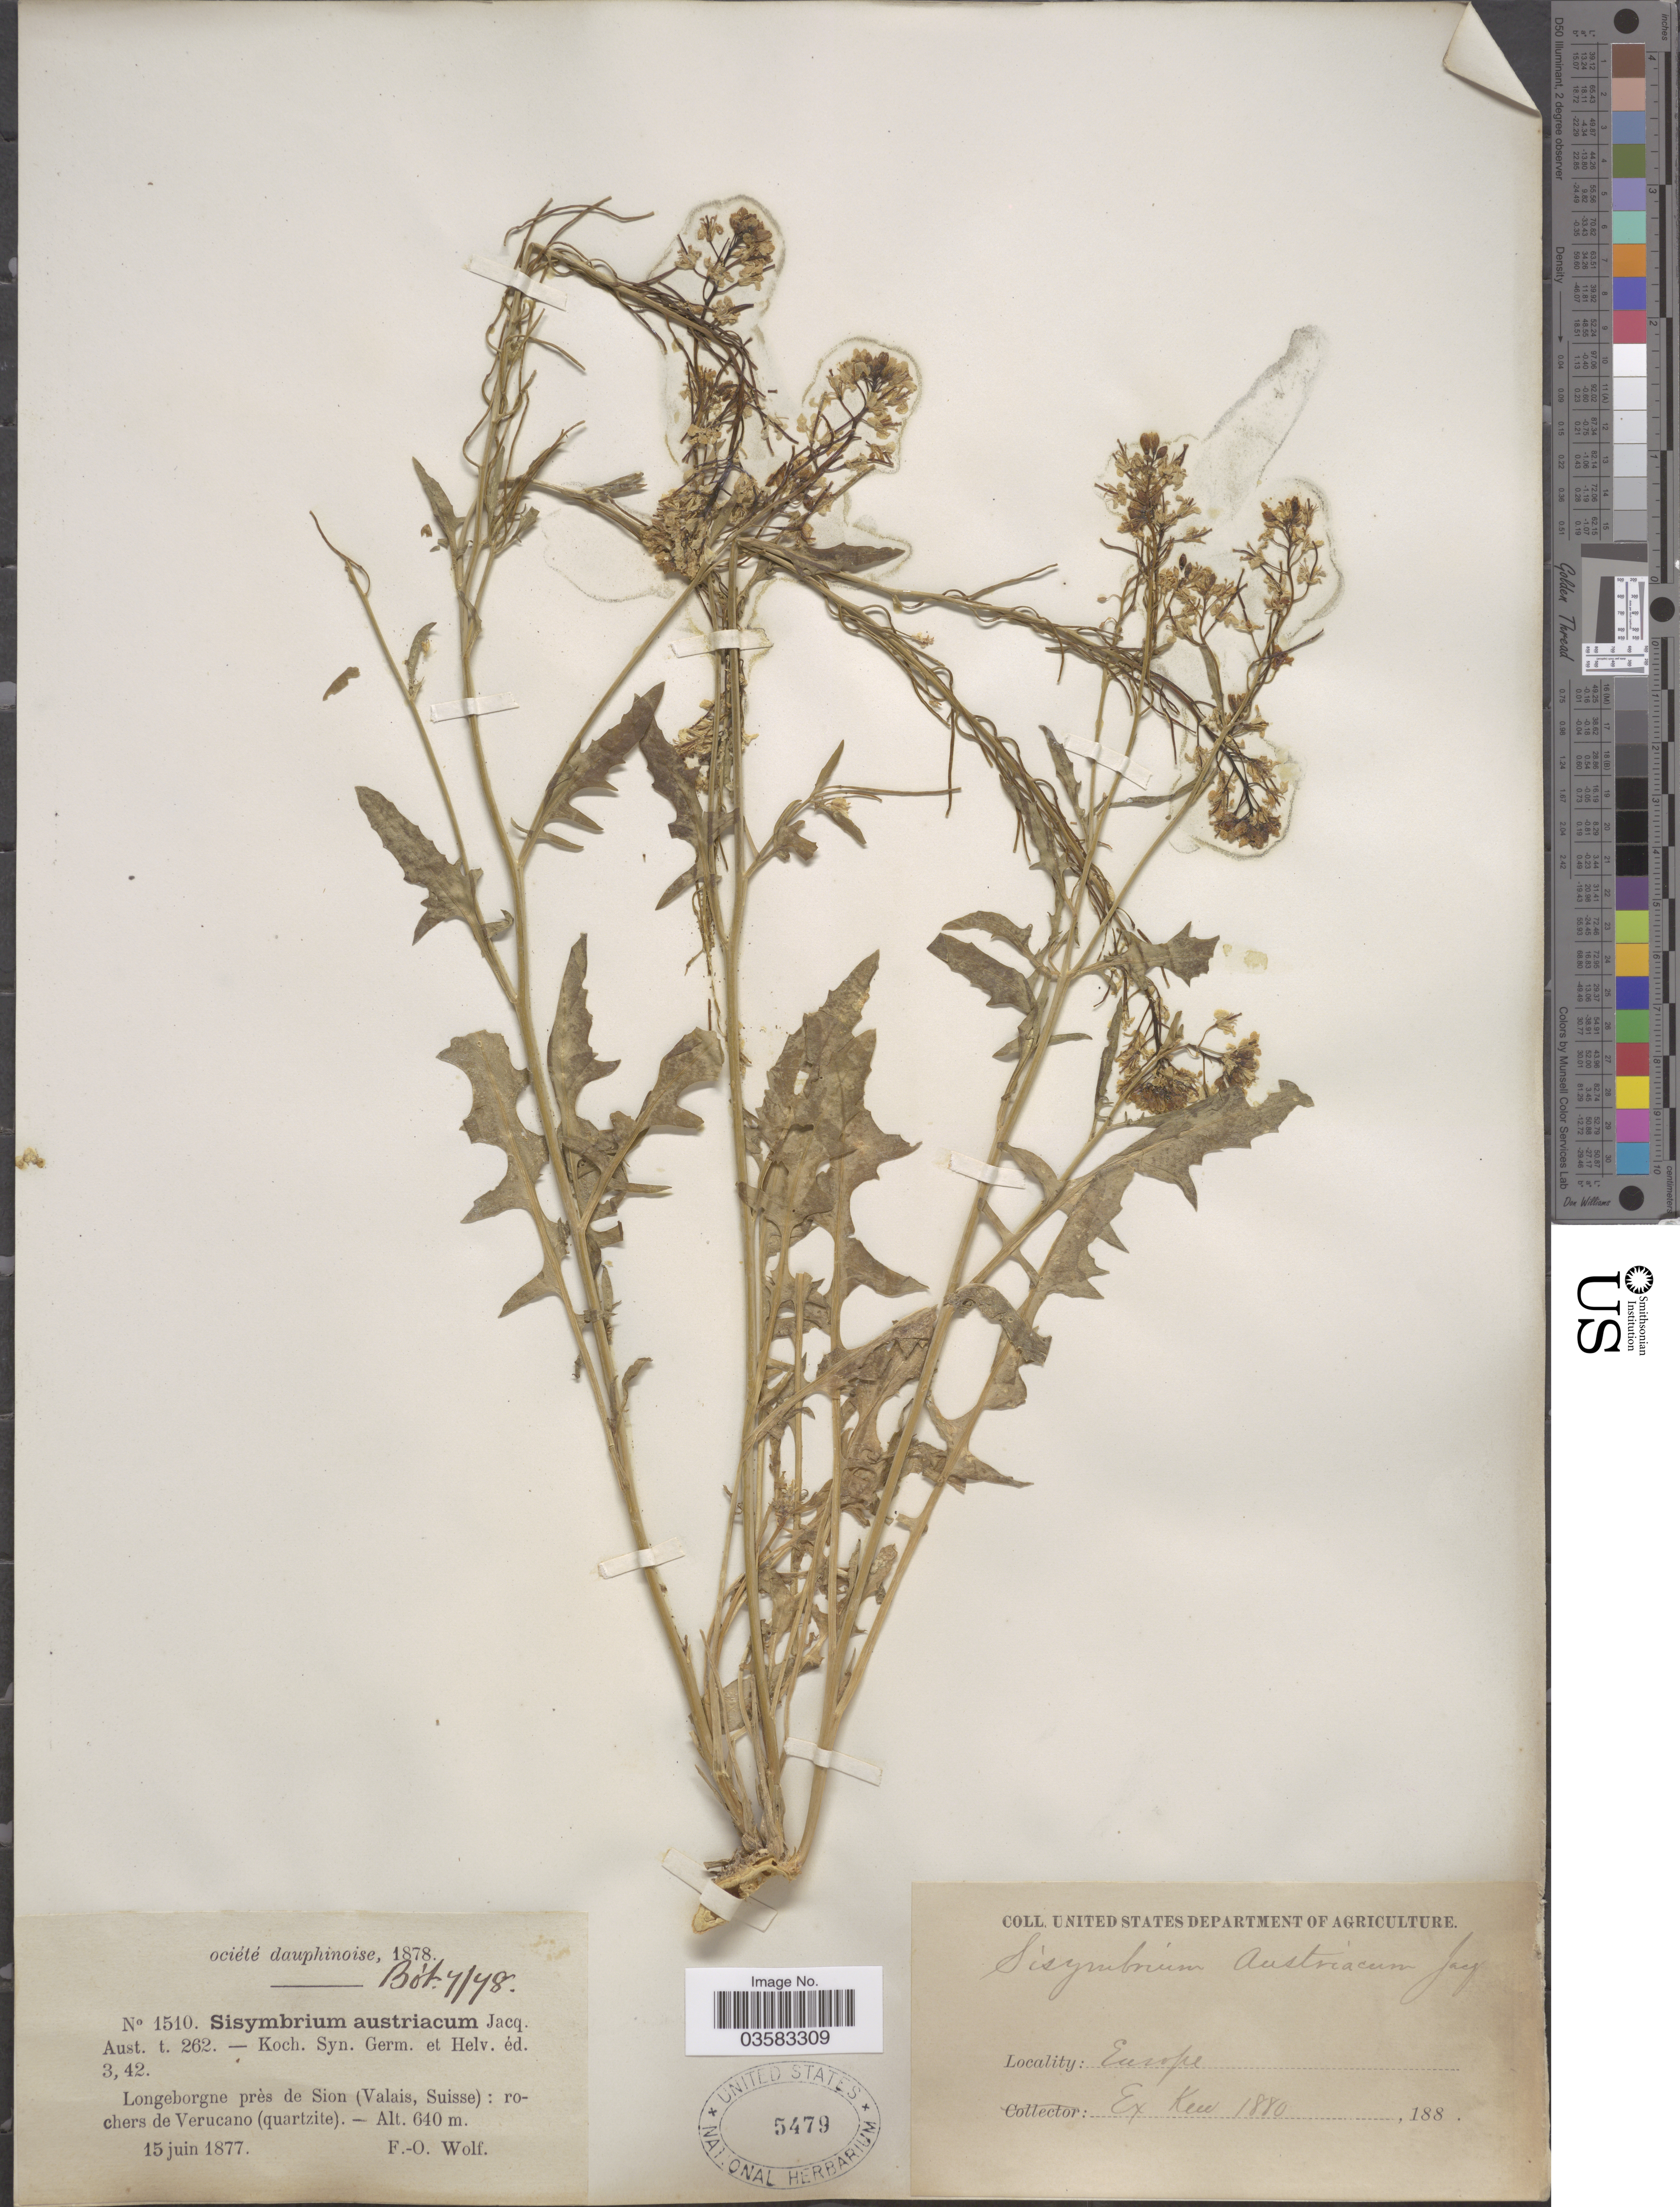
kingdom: Plantae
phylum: Tracheophyta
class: Magnoliopsida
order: Brassicales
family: Brassicaceae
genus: Sisymbrium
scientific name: Sisymbrium austriacum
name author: Jacq.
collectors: F. Wolf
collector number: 1510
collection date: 1877-06-15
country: Switzerland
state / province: Valais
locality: Longeborgne près de Sion (Valais, Suisse) : rochers de Verucano (quartzite).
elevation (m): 640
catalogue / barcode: US 5479